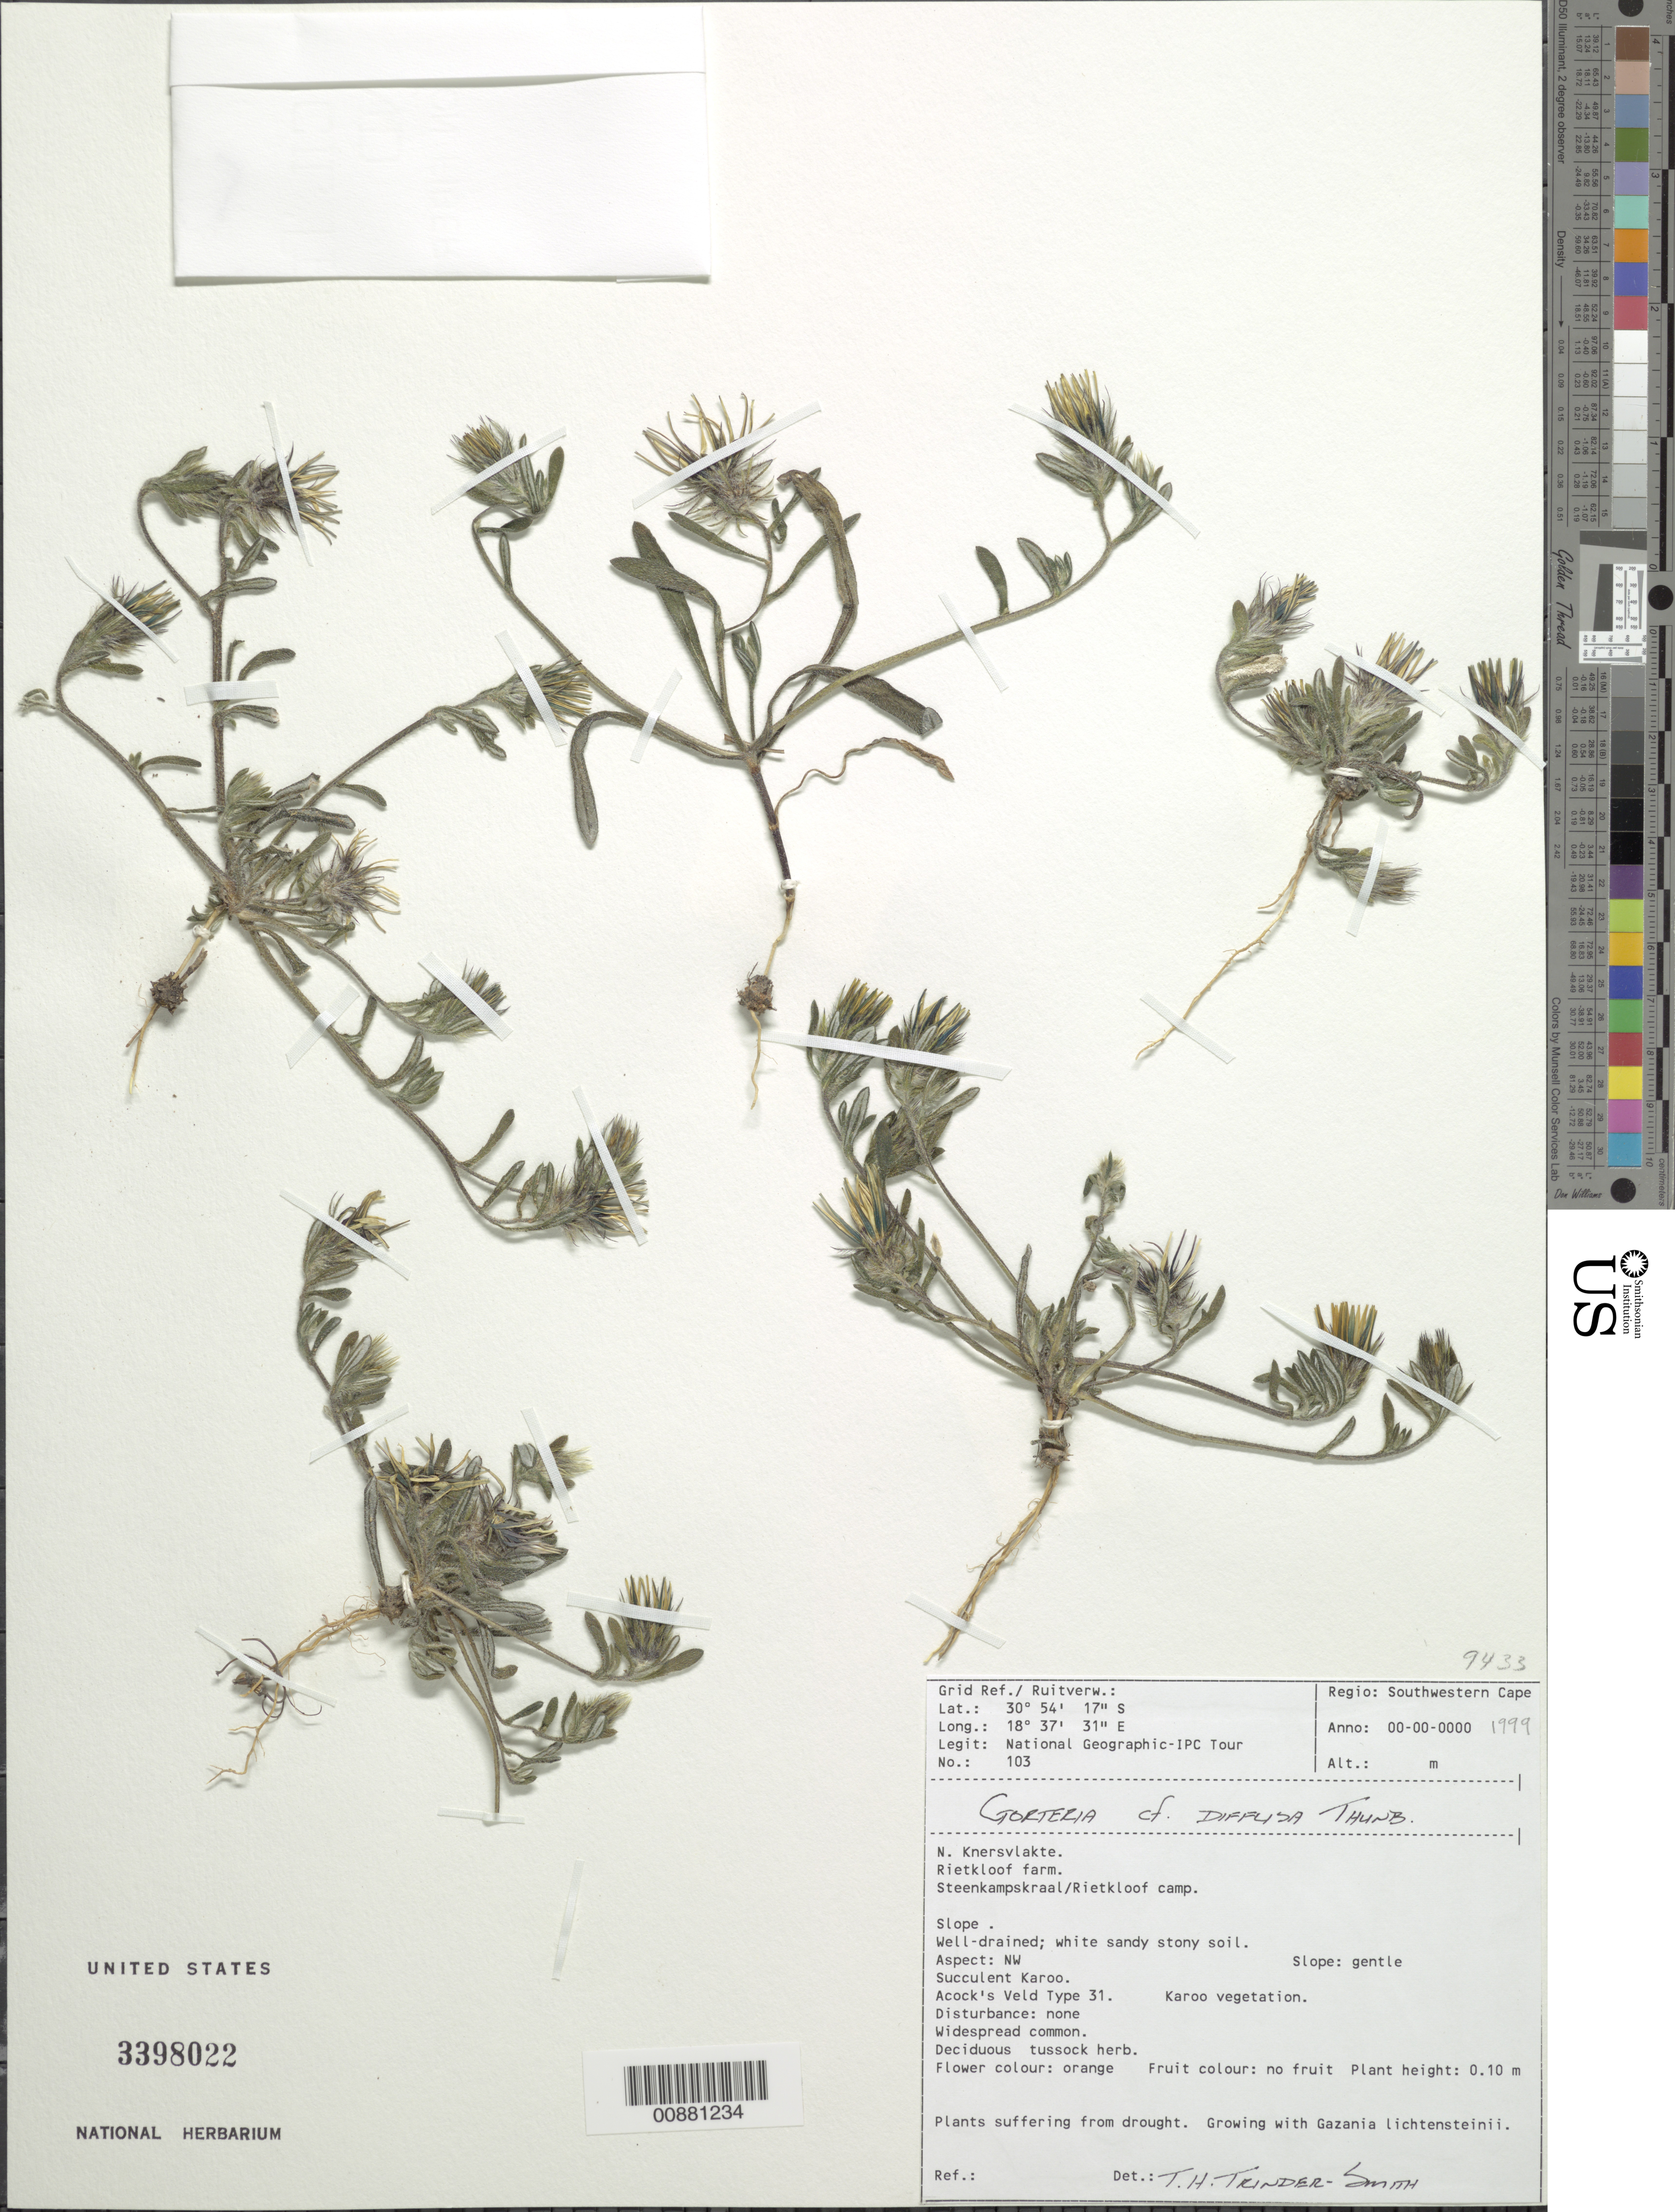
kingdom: Plantae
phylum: Tracheophyta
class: Magnoliopsida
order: Asterales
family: Asteraceae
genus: Gorteria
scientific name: Gorteria diffusa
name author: Thunb.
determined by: Trinder-Smith, T. H.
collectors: National Geographic IPC T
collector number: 103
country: South Africa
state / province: Western Cape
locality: N. Knersvlakte, Rietkloof Farm, Steenkampskraal/Rietkloof camp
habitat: Slope; well-drained, white sandy stony soil; gentle slope, NW aspect; succulent karroo; Acock's veld type 31, no disturbance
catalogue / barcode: US 3398022